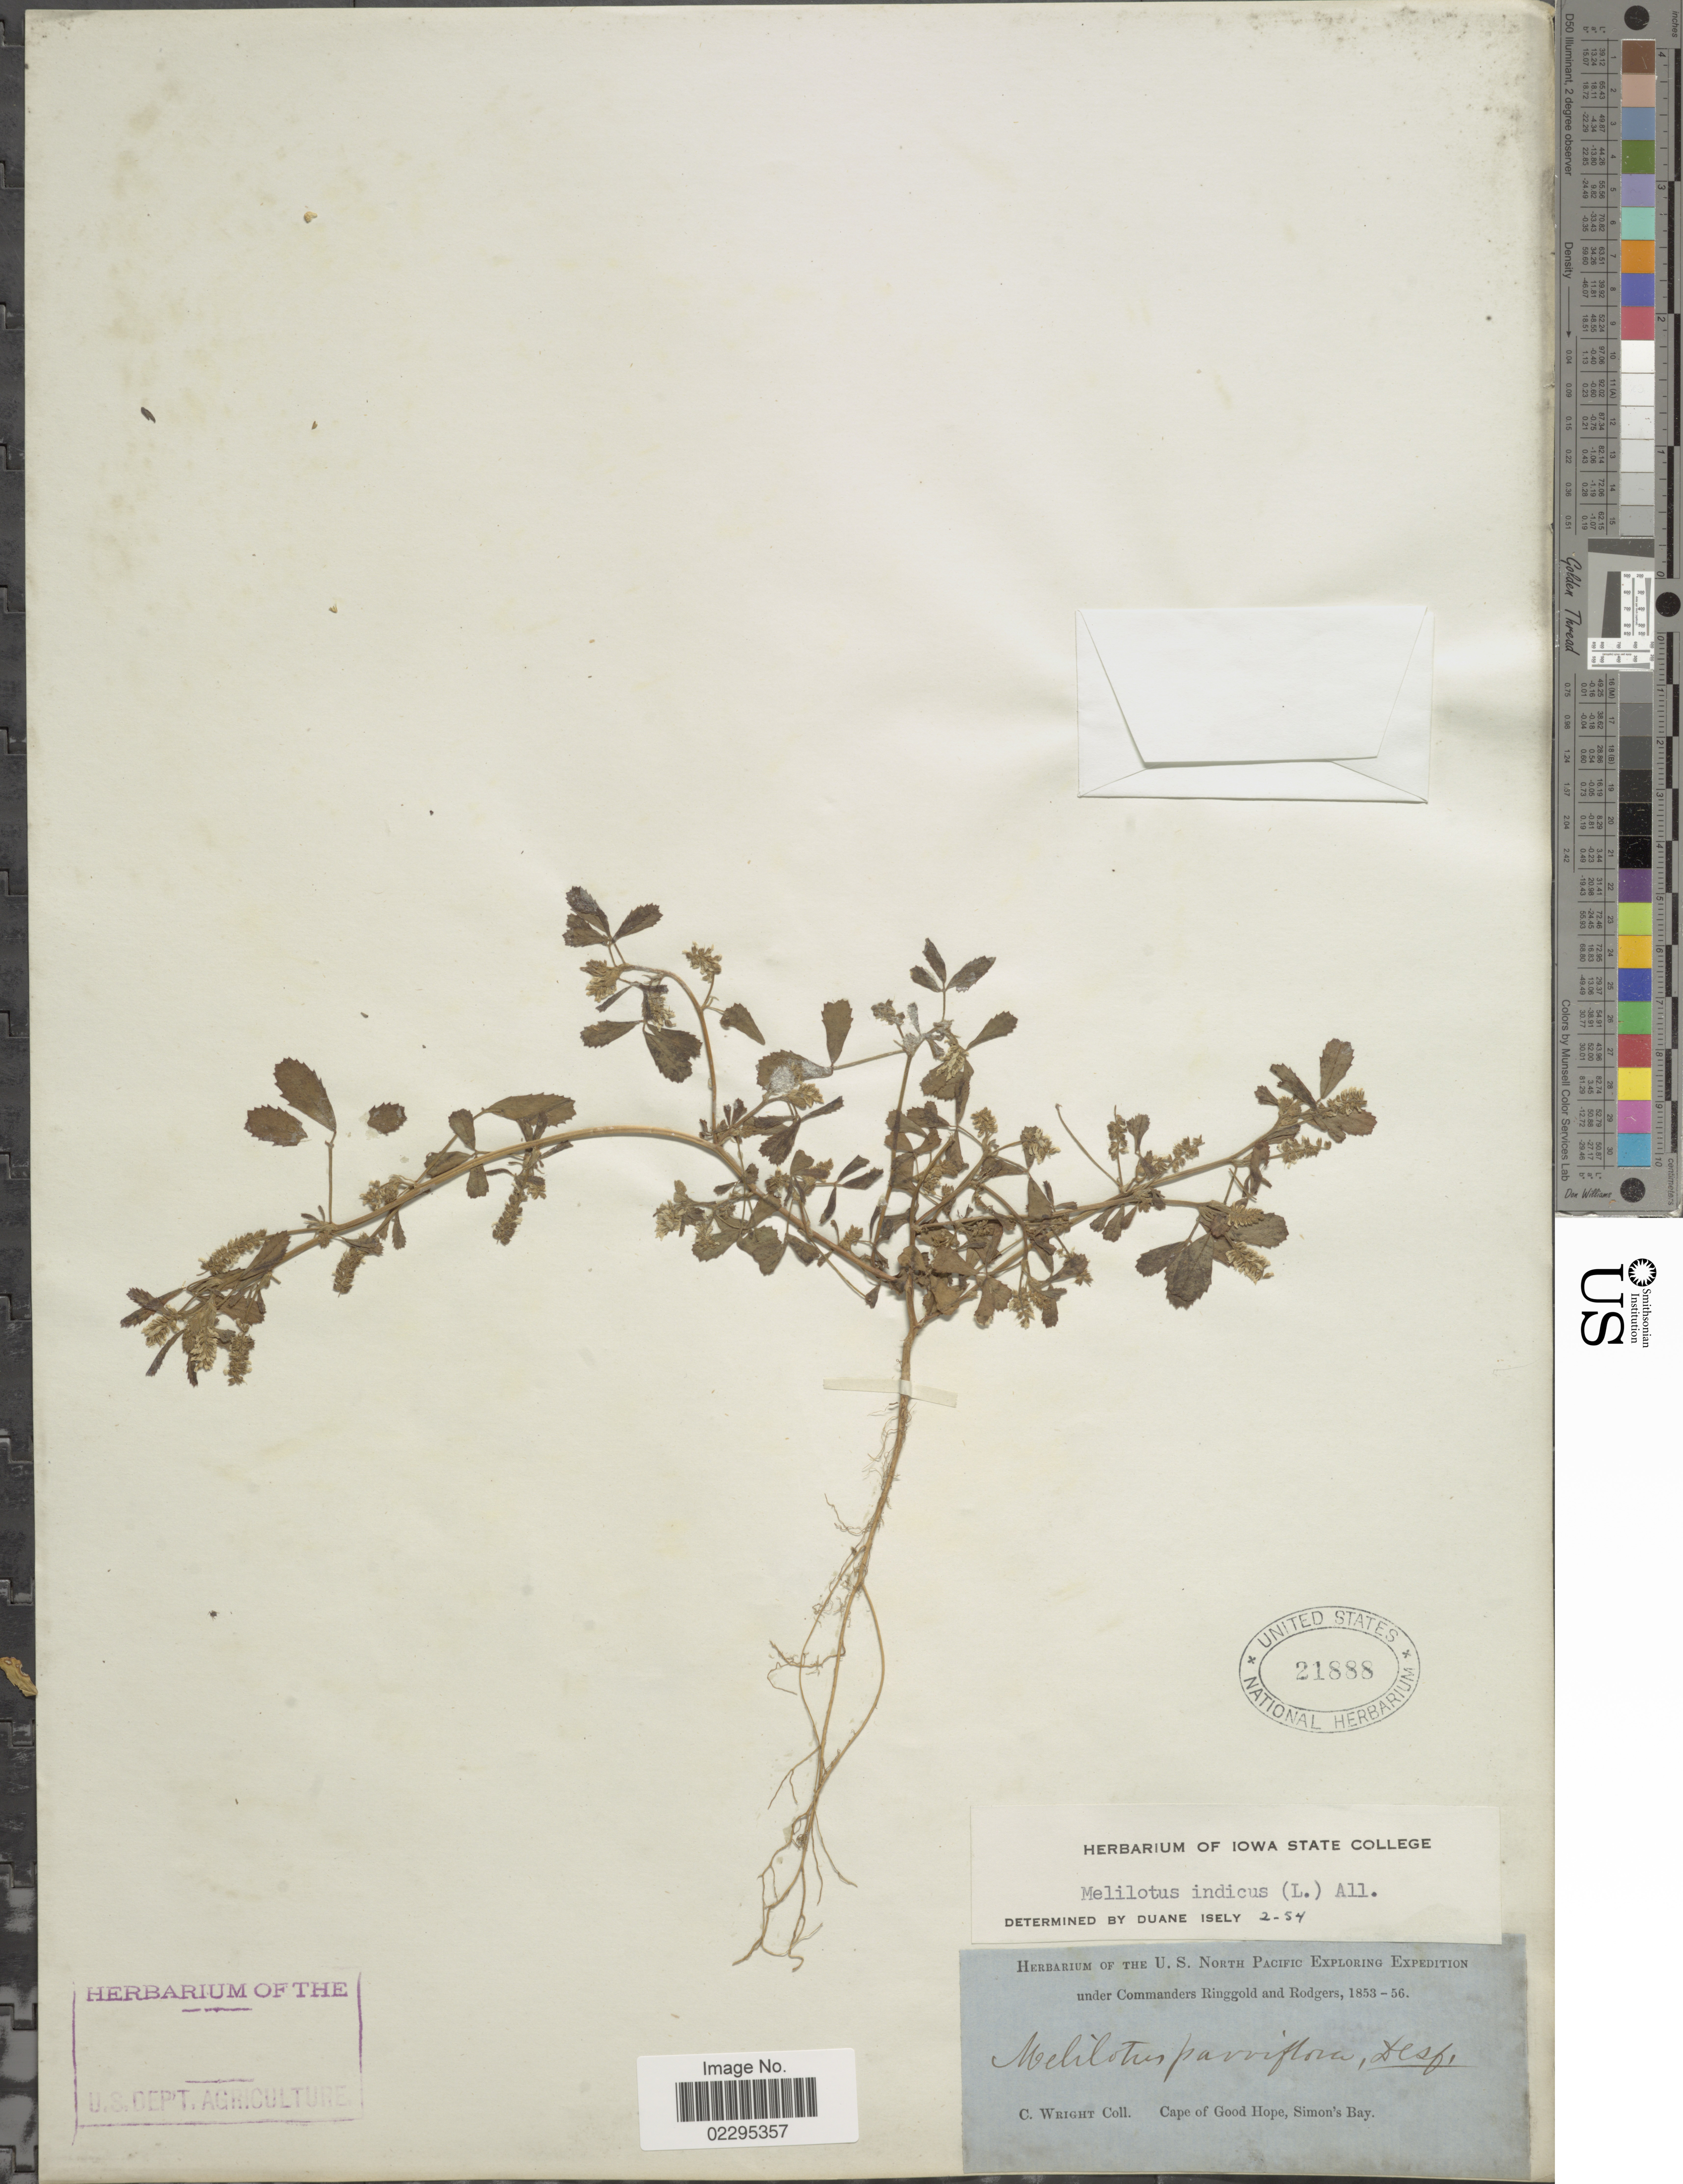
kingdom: Plantae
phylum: Tracheophyta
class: Magnoliopsida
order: Fabales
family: Fabaceae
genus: Melilotus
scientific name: Melilotus indicus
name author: (L.) All.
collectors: C. Wright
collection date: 1853/1856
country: South Africa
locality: Cape of Good Hope, Simon's Bay.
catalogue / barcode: US 21888